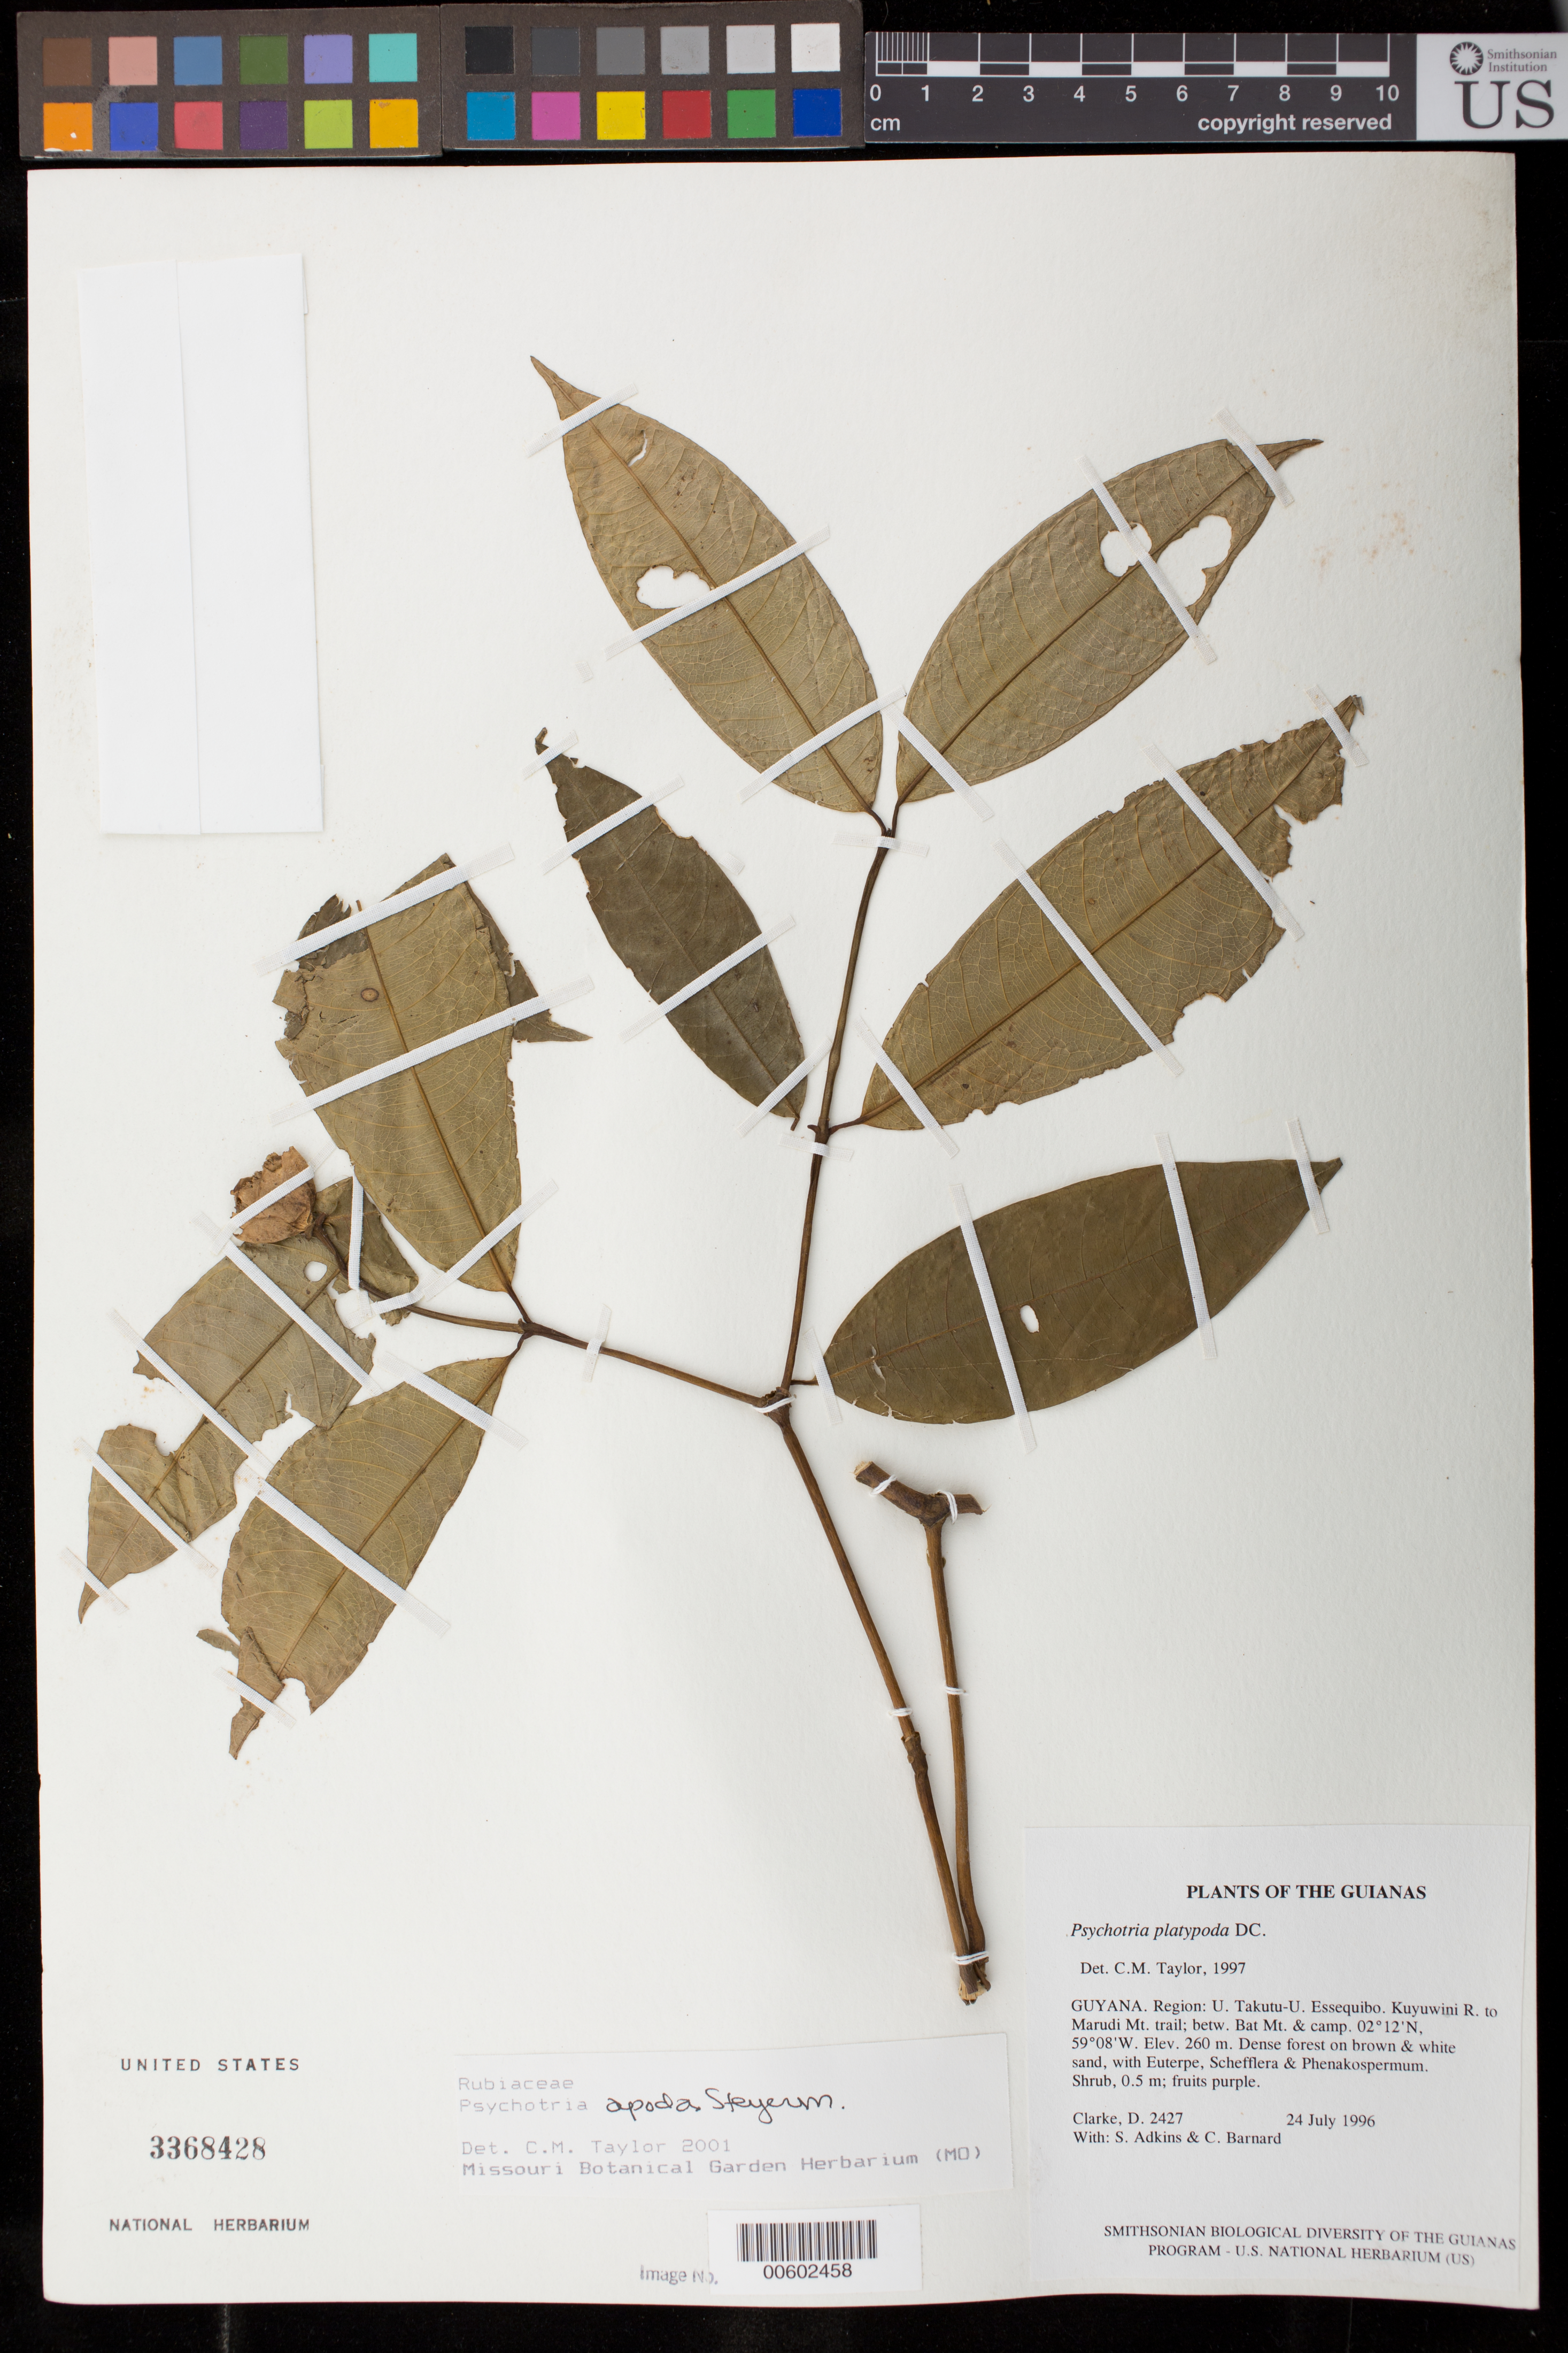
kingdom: Plantae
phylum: Tracheophyta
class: Magnoliopsida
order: Gentianales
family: Rubiaceae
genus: Palicourea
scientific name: Palicourea apoda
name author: (Steyerm.) Delprete & J.H. Kirkbr.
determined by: Kirkbride, J. H., Jr.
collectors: H. D. Clarke, S. Adkins & C. Bernard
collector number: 2427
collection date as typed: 24 July 1996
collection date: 1996-07-24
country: Guyana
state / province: U. Takutu-U. Essequibo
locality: Kuyuwini R. to Marudi Mt. trail; betw. Bat Mt. & camp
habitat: Dense forest on brown & white sand, with Euterpe, Schefflera & Phenakospermum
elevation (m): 260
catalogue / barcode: US 3368428